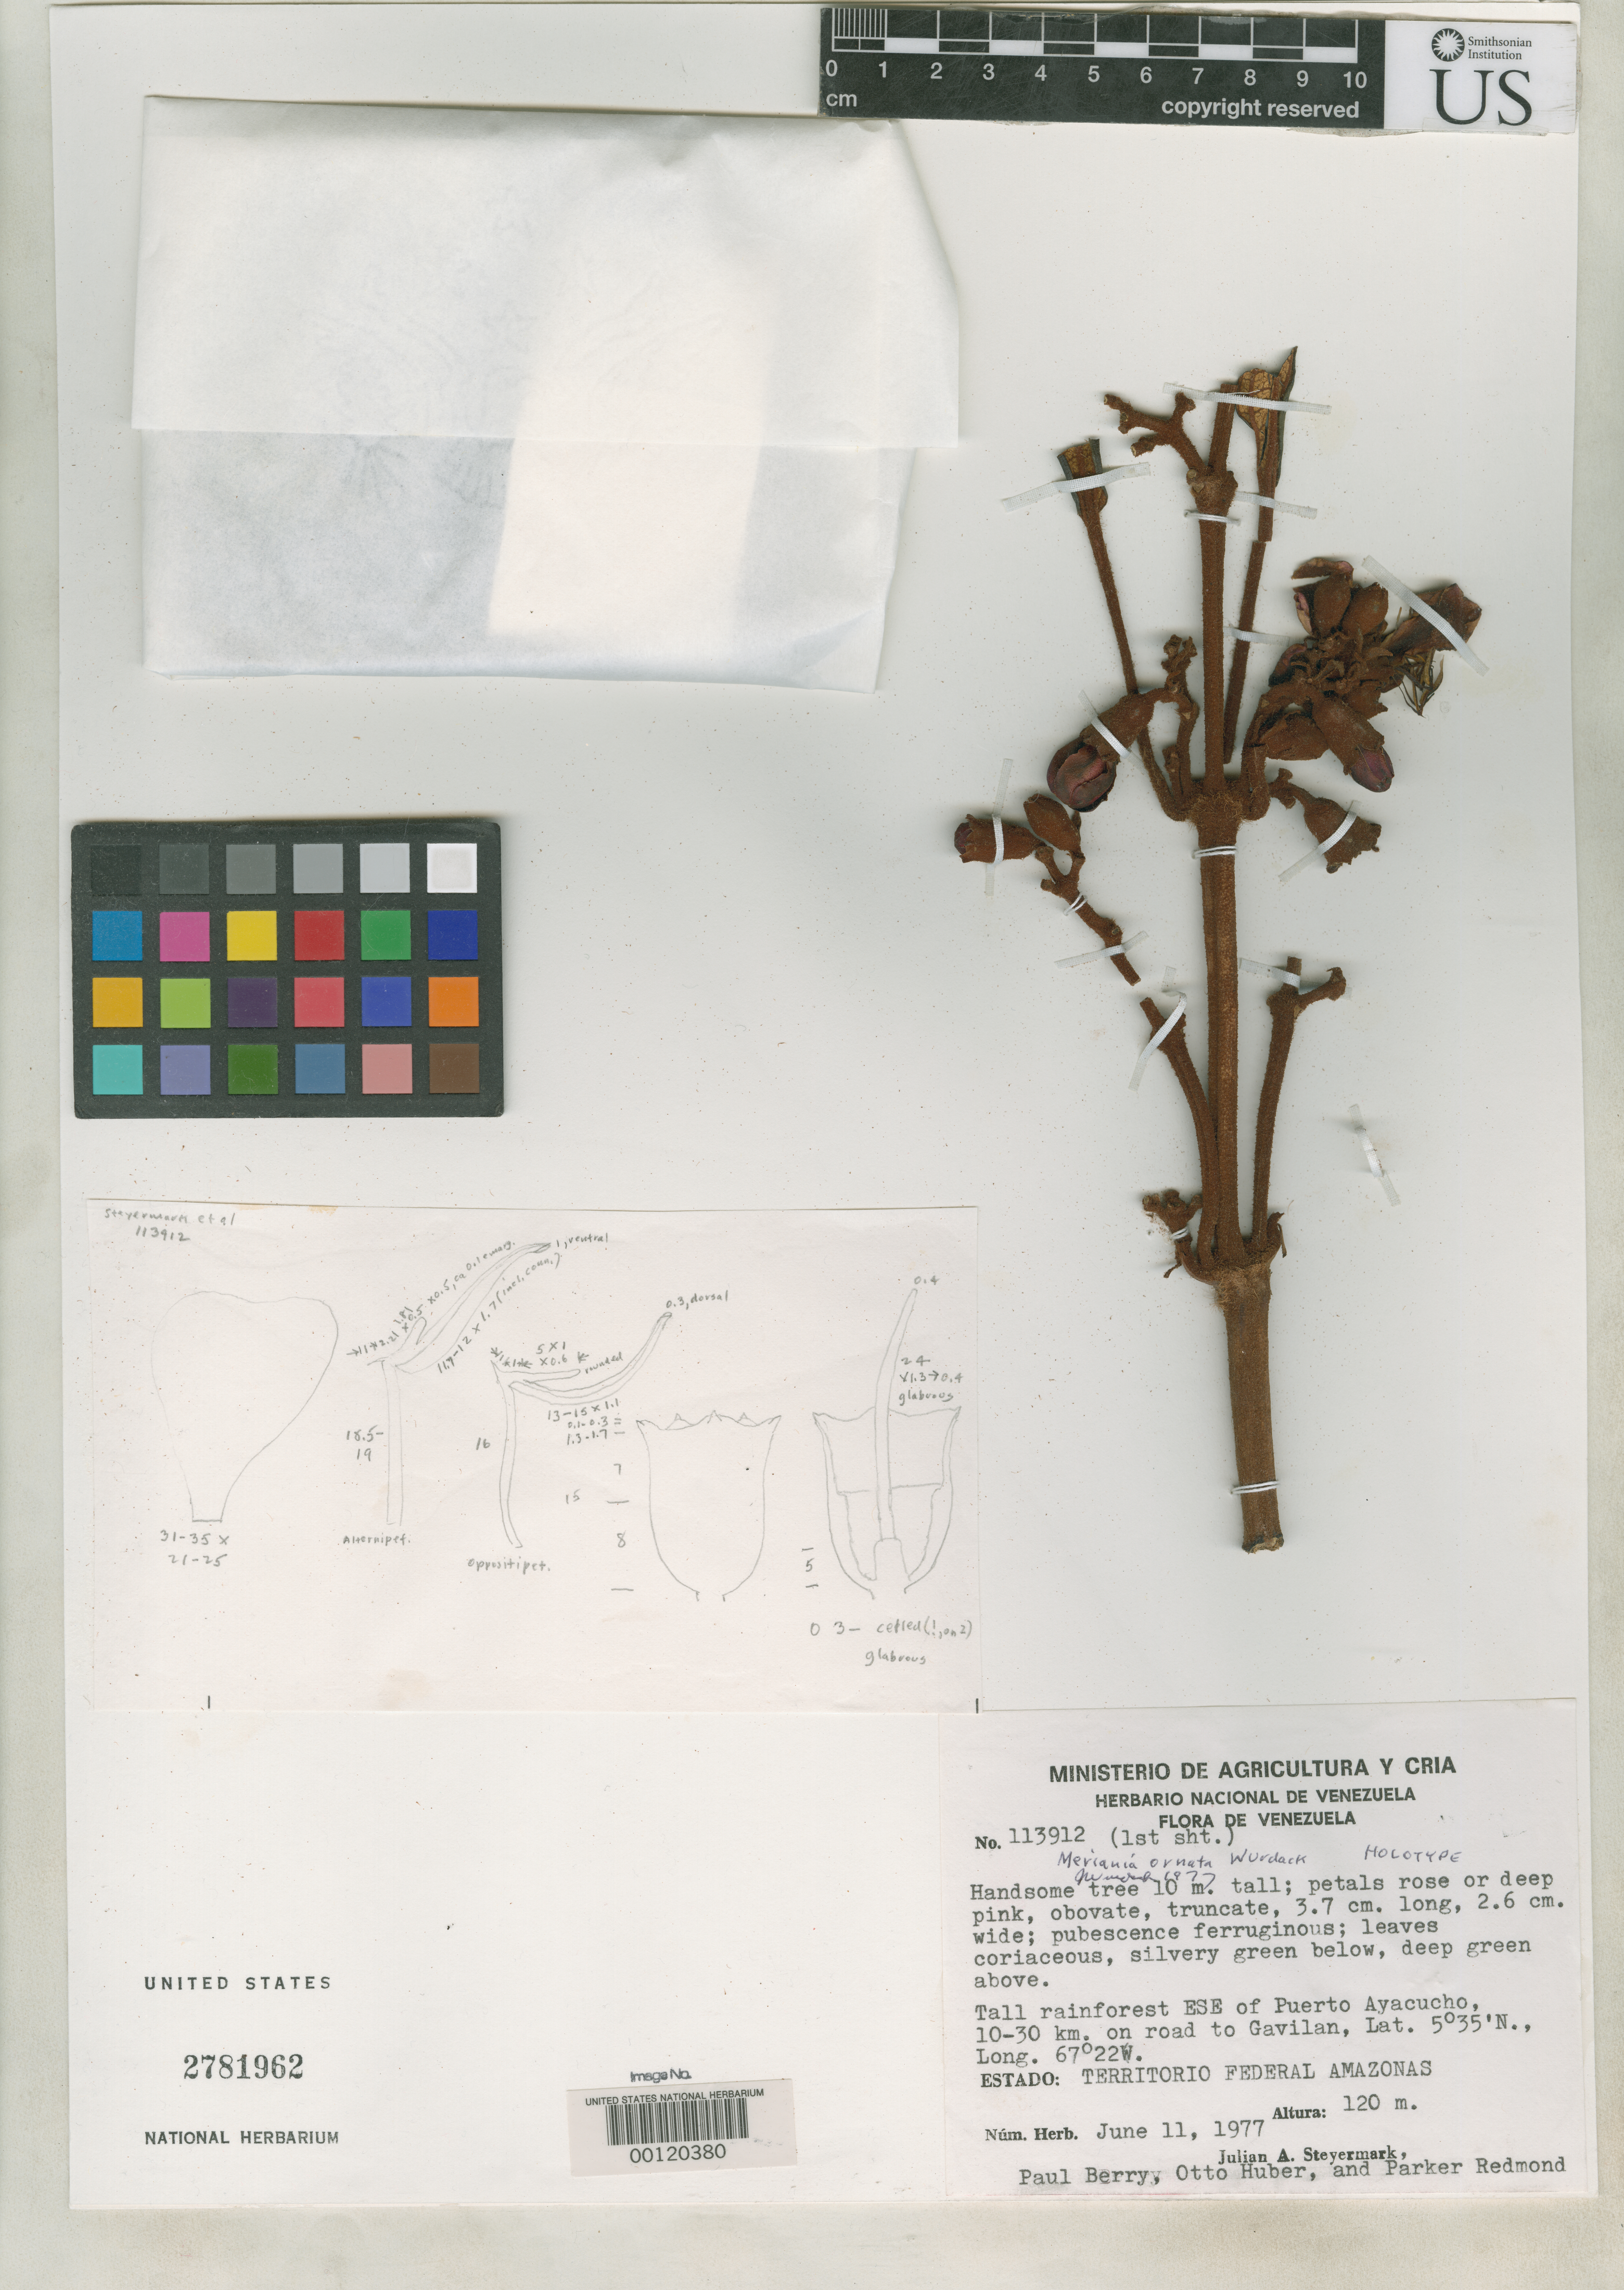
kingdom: Plantae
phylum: Tracheophyta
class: Magnoliopsida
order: Myrtales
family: Melastomataceae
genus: Meriania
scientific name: Meriania ornata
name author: Wurdack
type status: Holotype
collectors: J. Steyermark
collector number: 113912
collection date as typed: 11 Jun 1977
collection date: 1977-06-11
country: Venezuela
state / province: Amazonas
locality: ESE of Puerto Ayacucho.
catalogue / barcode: US 2781962